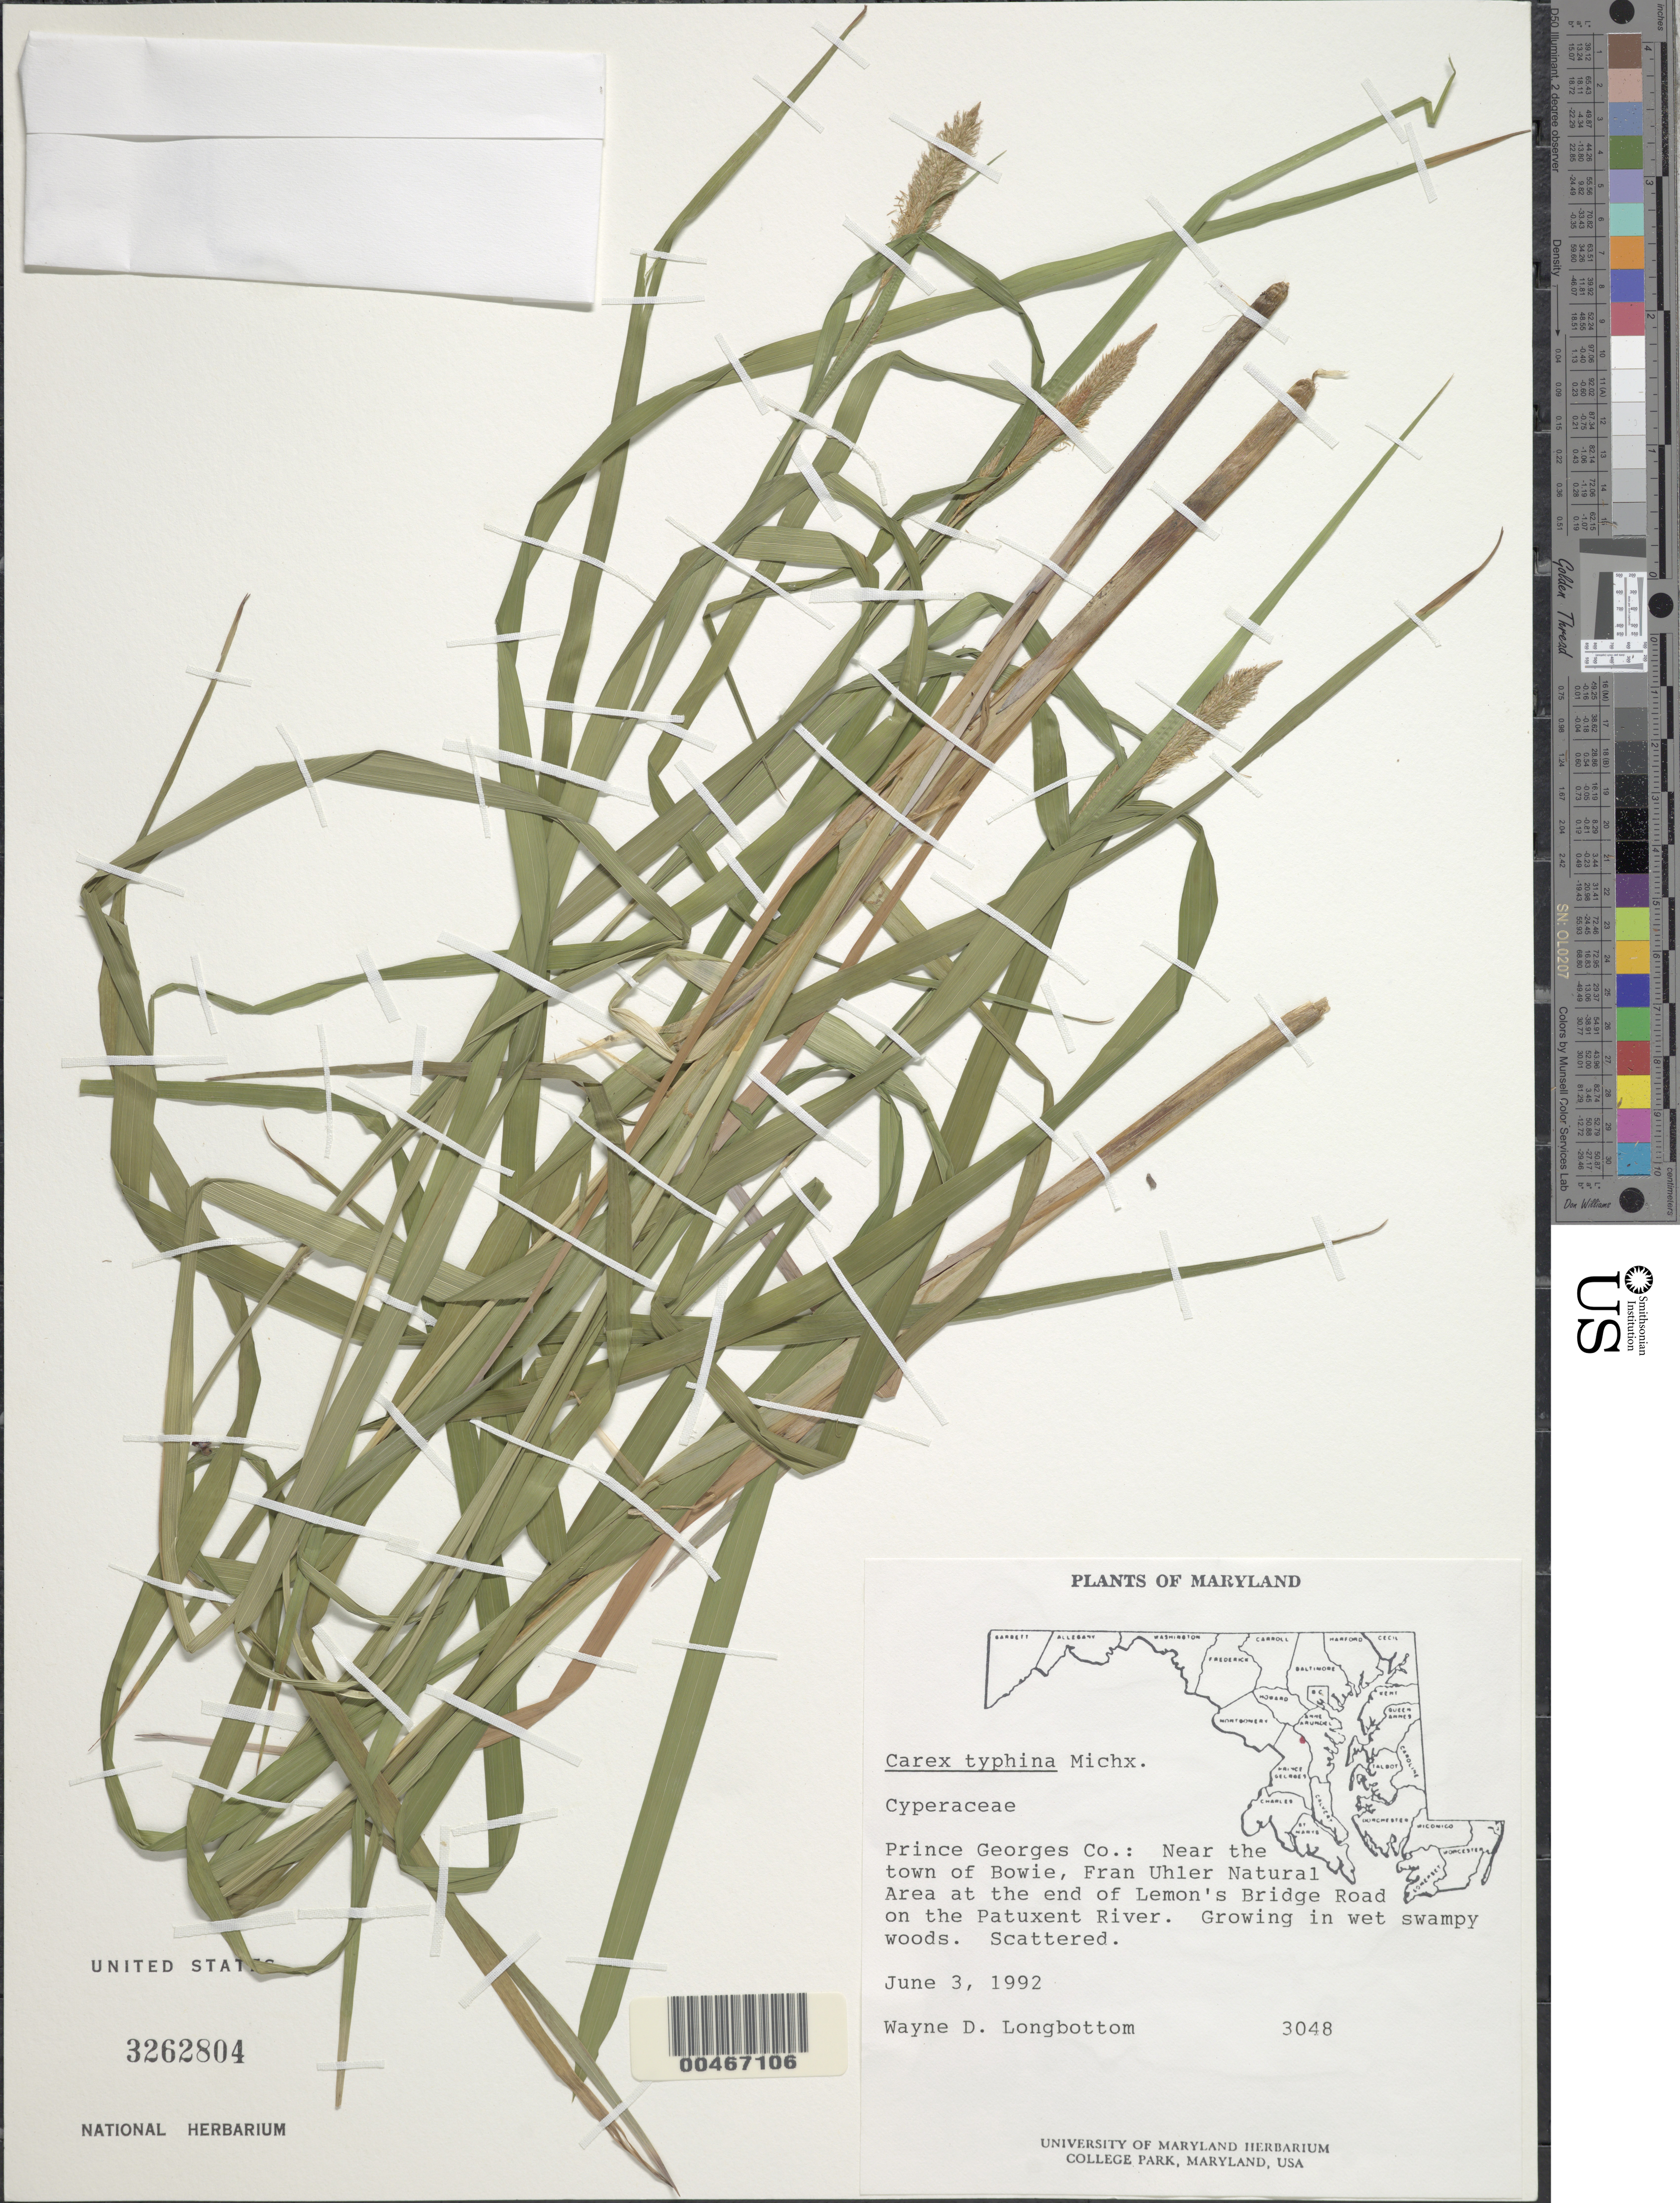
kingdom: Plantae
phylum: Tracheophyta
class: Liliopsida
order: Poales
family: Cyperaceae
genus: Carex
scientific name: Carex folliculata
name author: L.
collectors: W. D. Longbottom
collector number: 3048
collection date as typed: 03 Jun 1992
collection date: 1992-06-03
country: United States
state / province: Maryland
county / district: Prince George's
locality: Near Bowie, Fran Uhler Natural Area at the end of Lemon's Bridge Road on the Patuxent River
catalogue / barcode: US 3262804